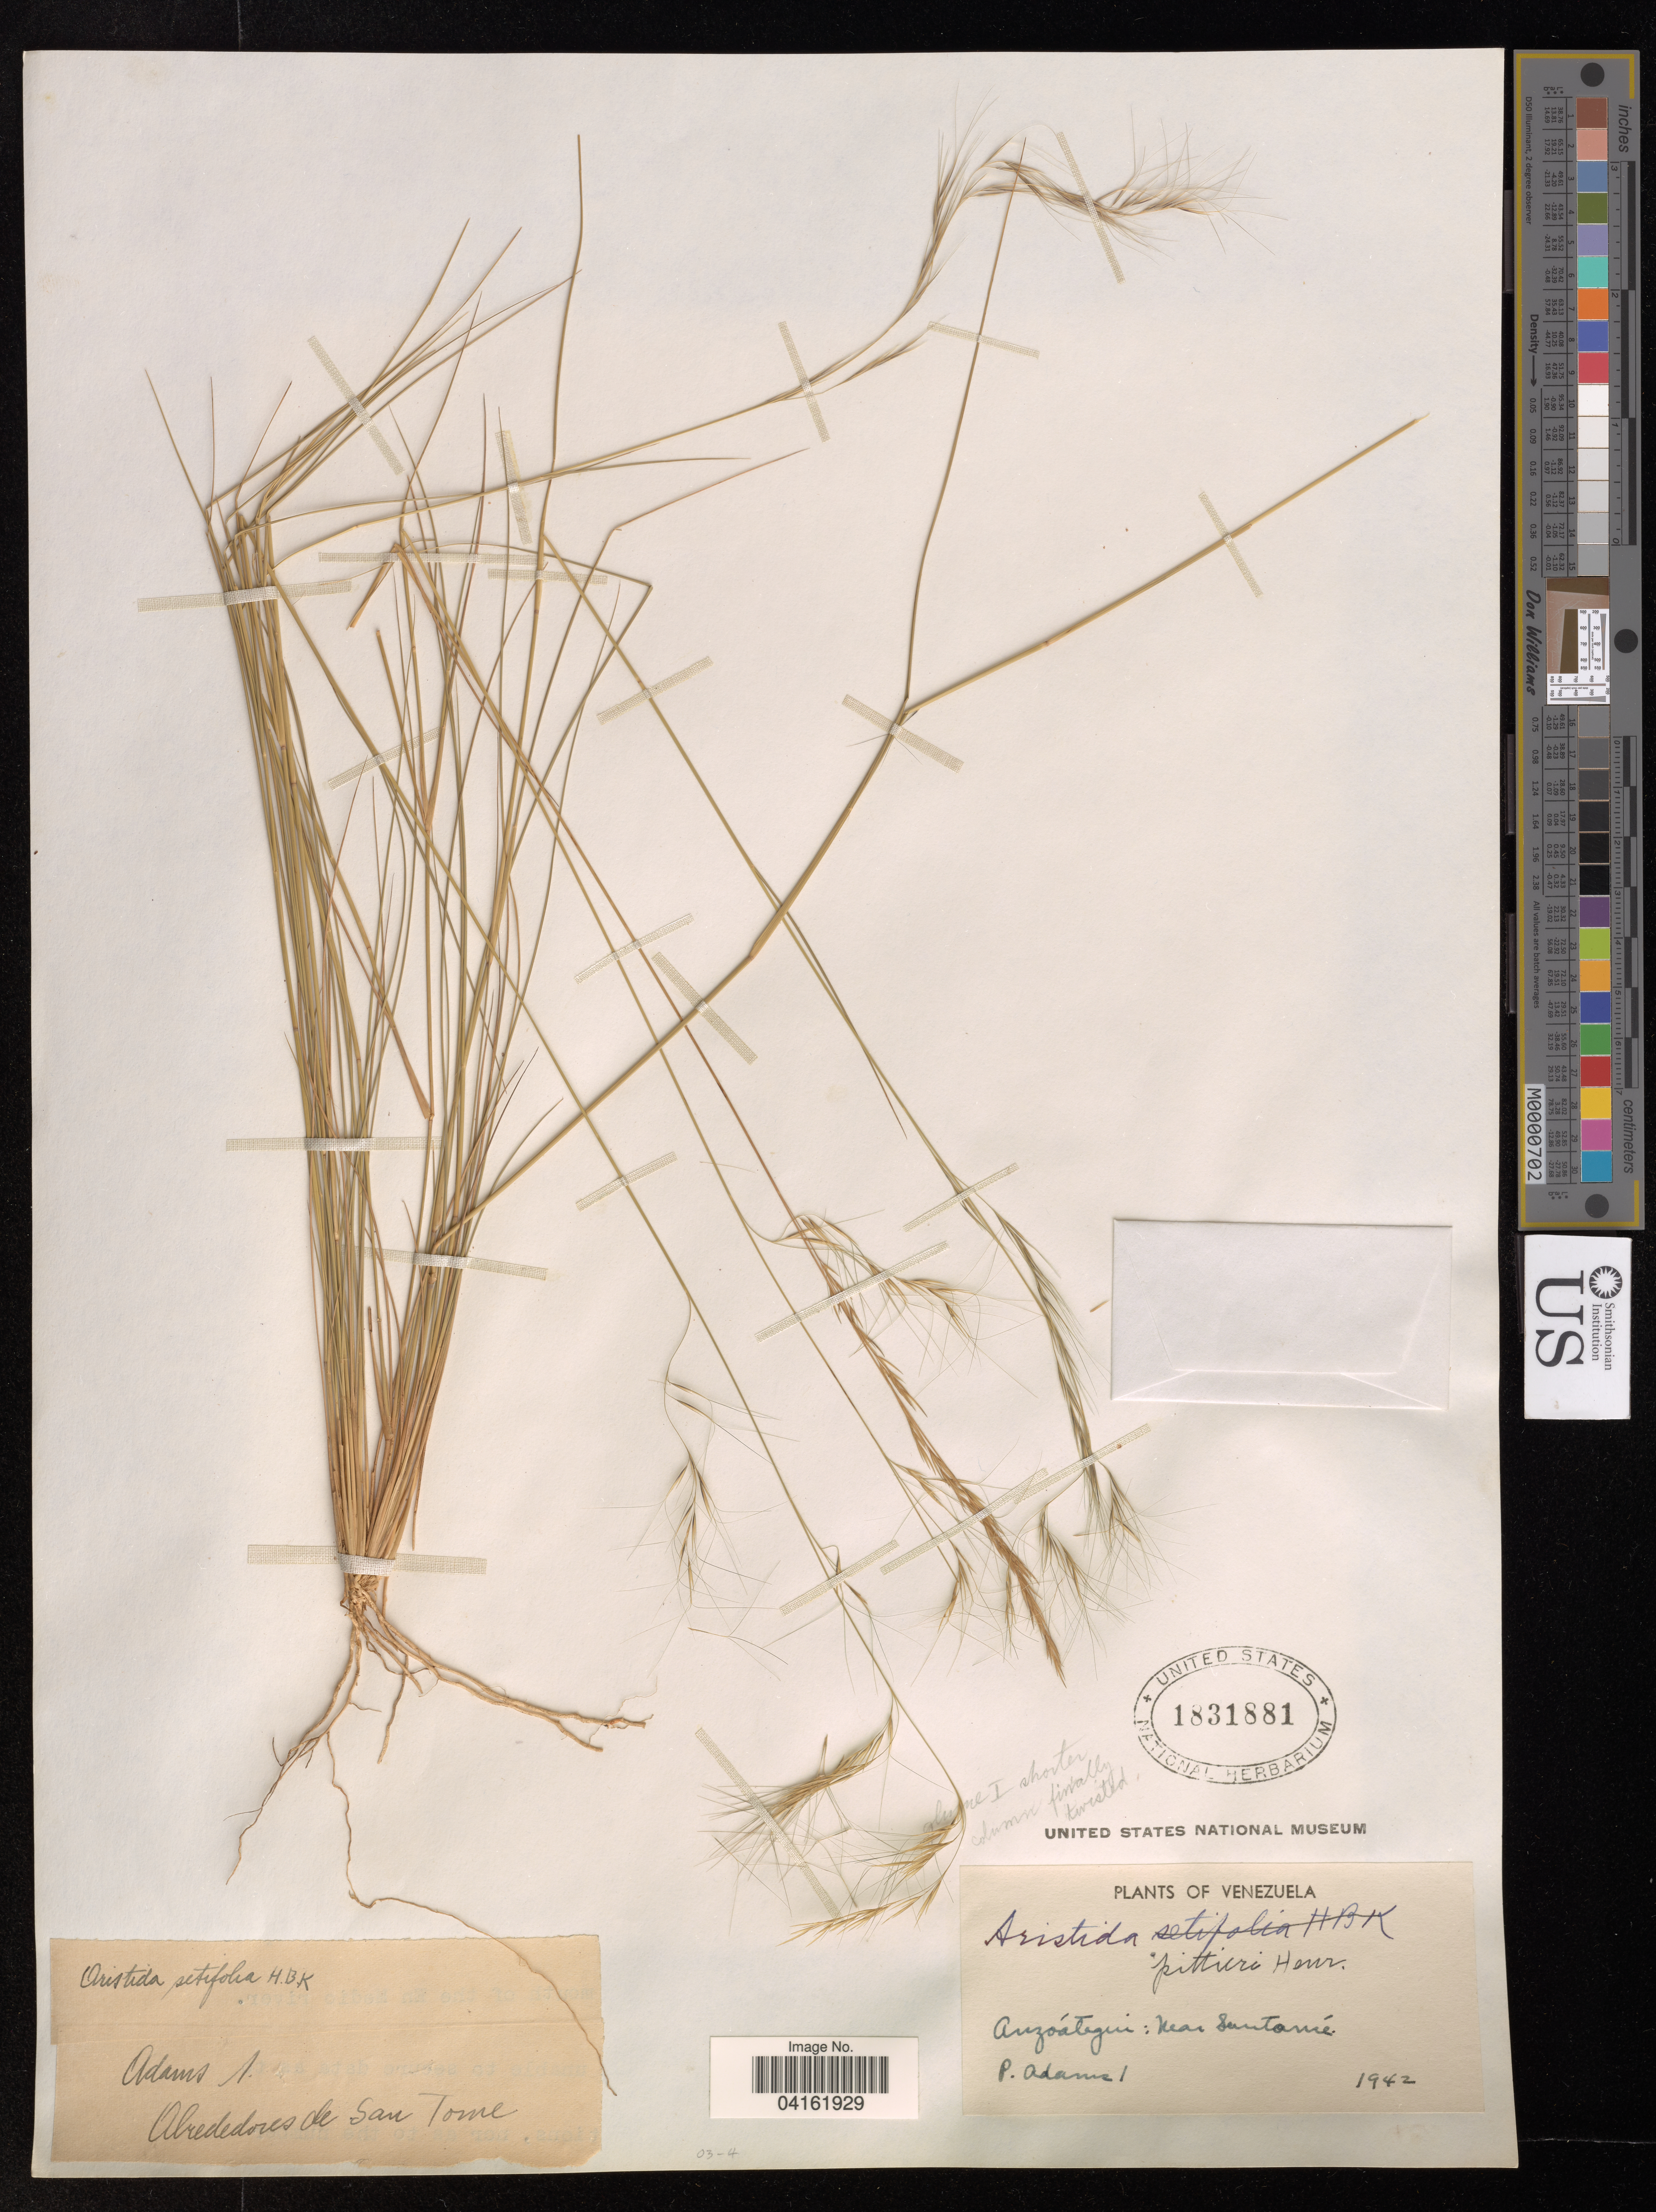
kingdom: Plantae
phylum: Tracheophyta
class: Liliopsida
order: Poales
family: Poaceae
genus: Aristida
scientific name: Aristida pittieri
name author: Henr.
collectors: P. Adams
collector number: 1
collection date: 1942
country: Venezuela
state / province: Anzoategui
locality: Alrededores de San Tomé.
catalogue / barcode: US 1831881